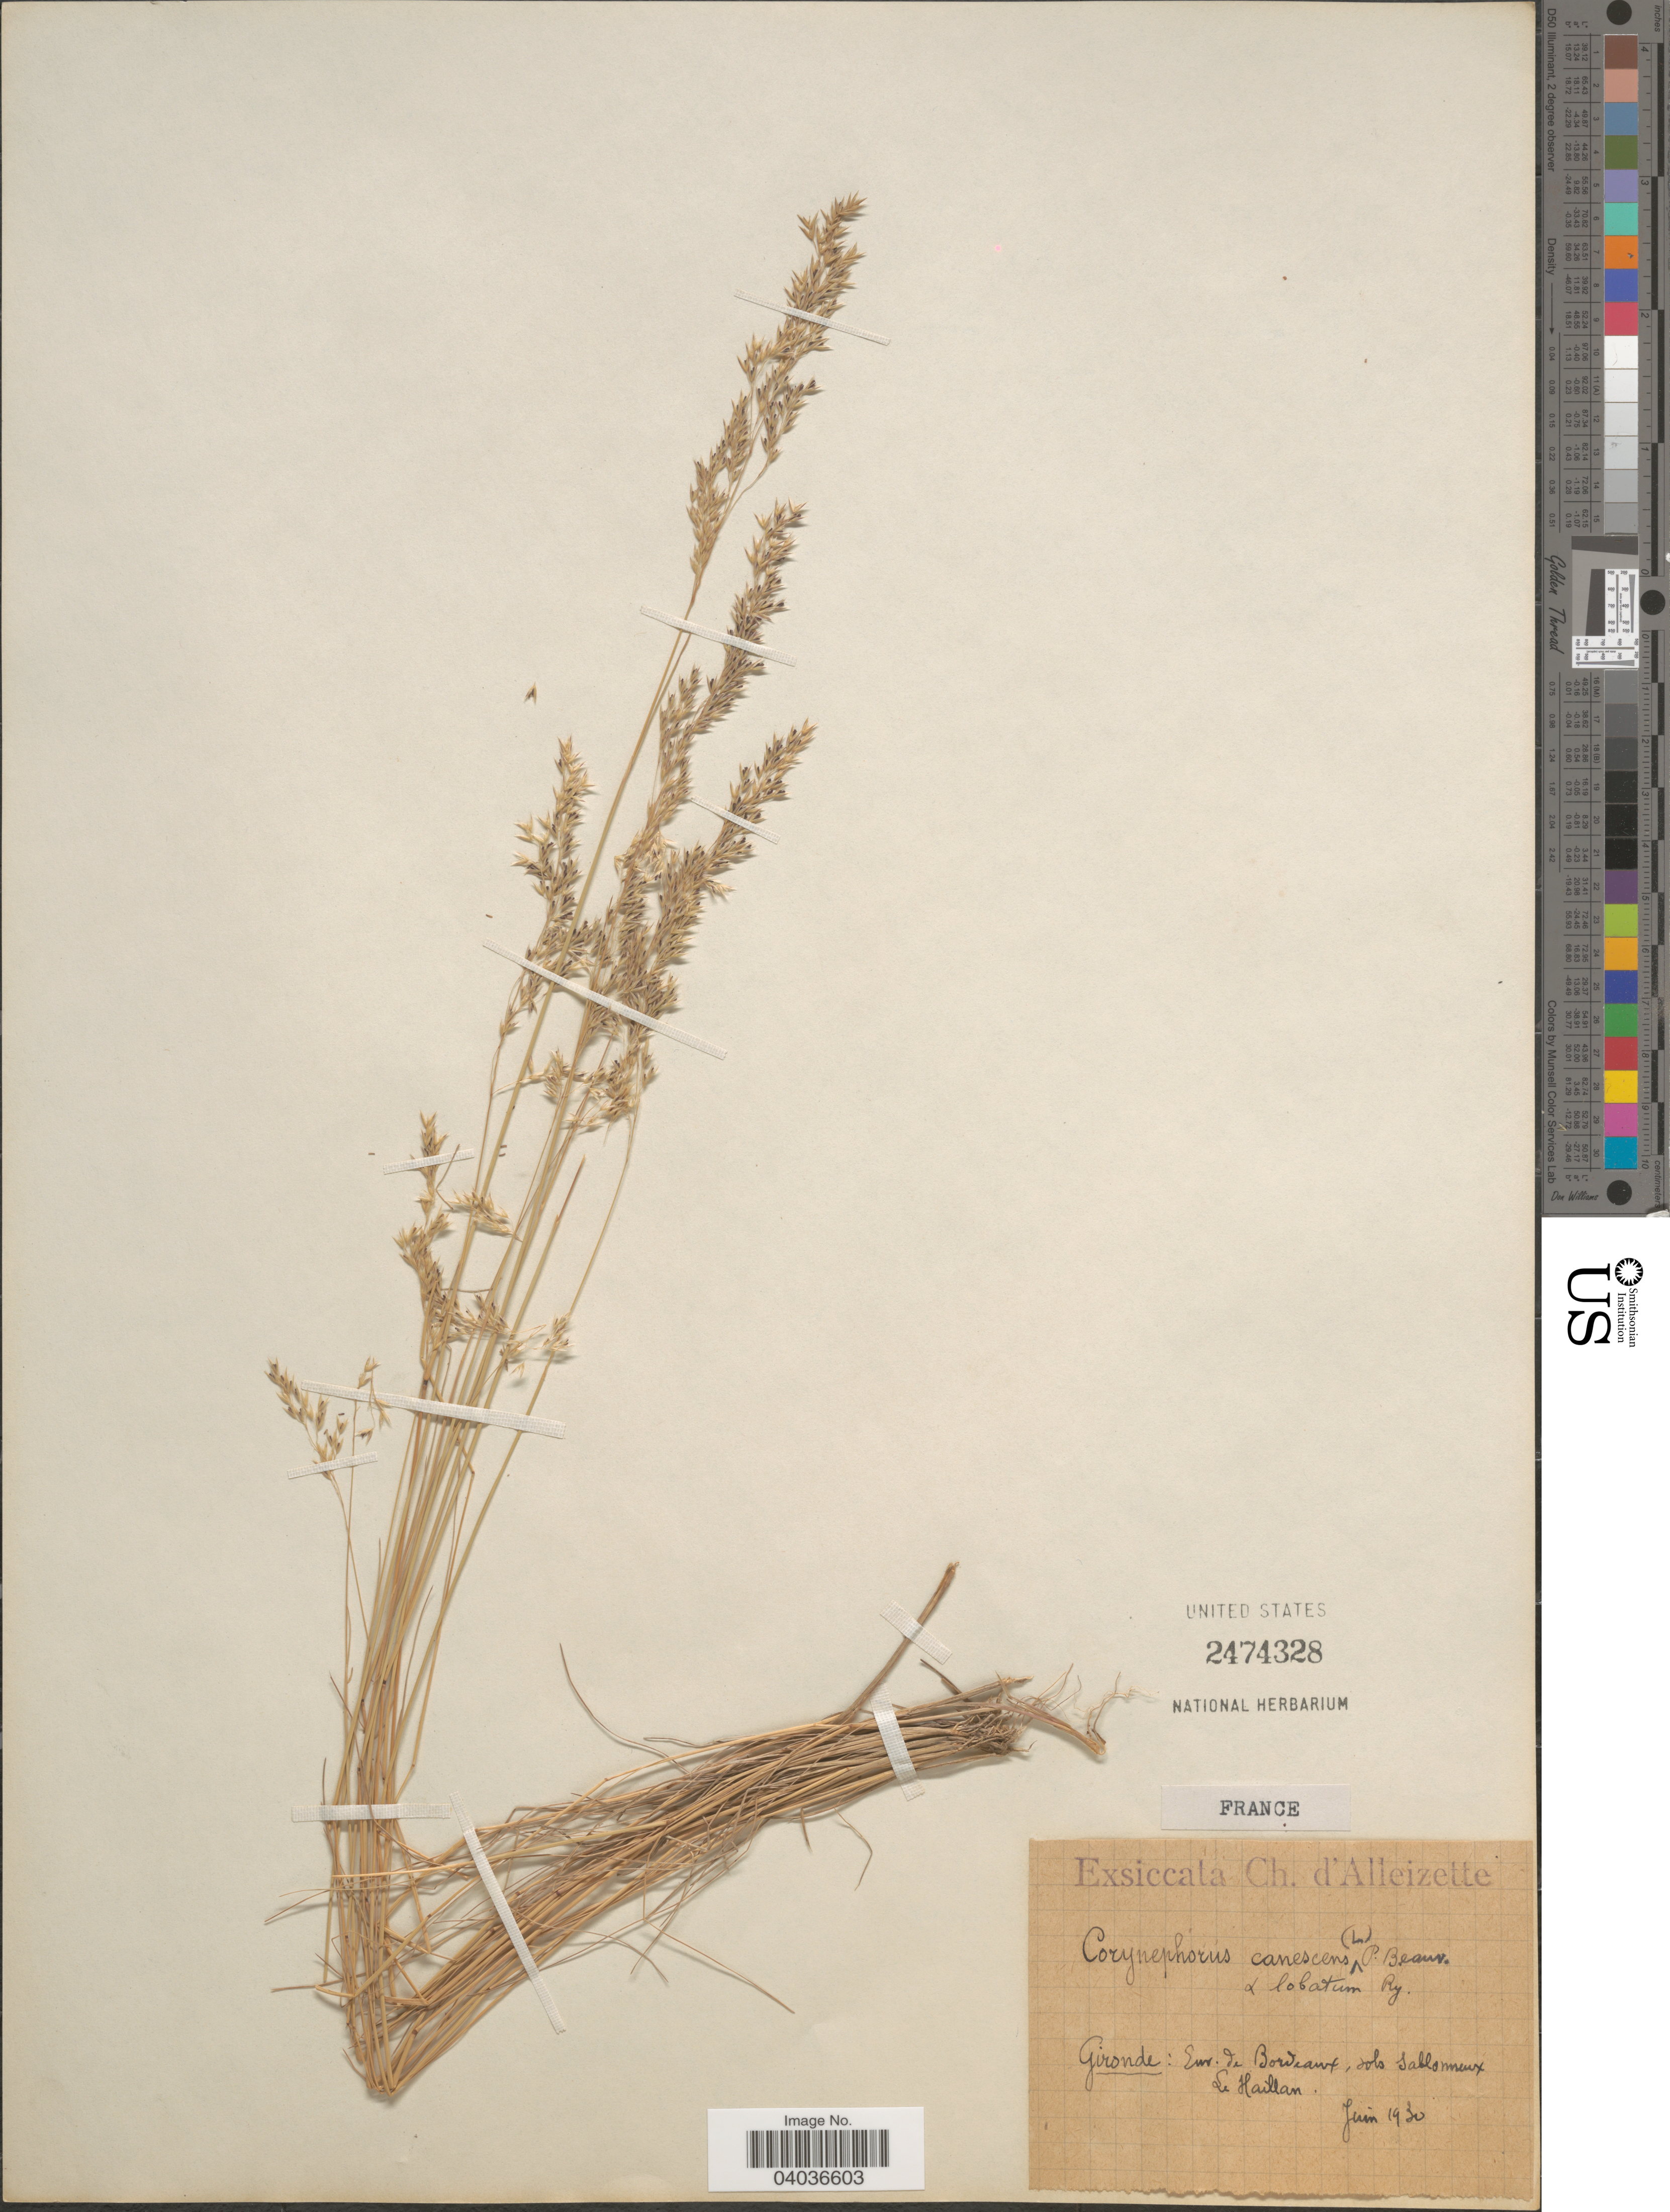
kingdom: Plantae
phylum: Tracheophyta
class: Liliopsida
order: Poales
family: Poaceae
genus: Corynephorus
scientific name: Corynephorus canescens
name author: (L, MEL) P. Beauv.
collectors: D'alleizette, CH.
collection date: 1930-06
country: France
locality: Girolde: Eur. de Bordeaux, solo sablonueux Le Haillan.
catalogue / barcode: US 2474328